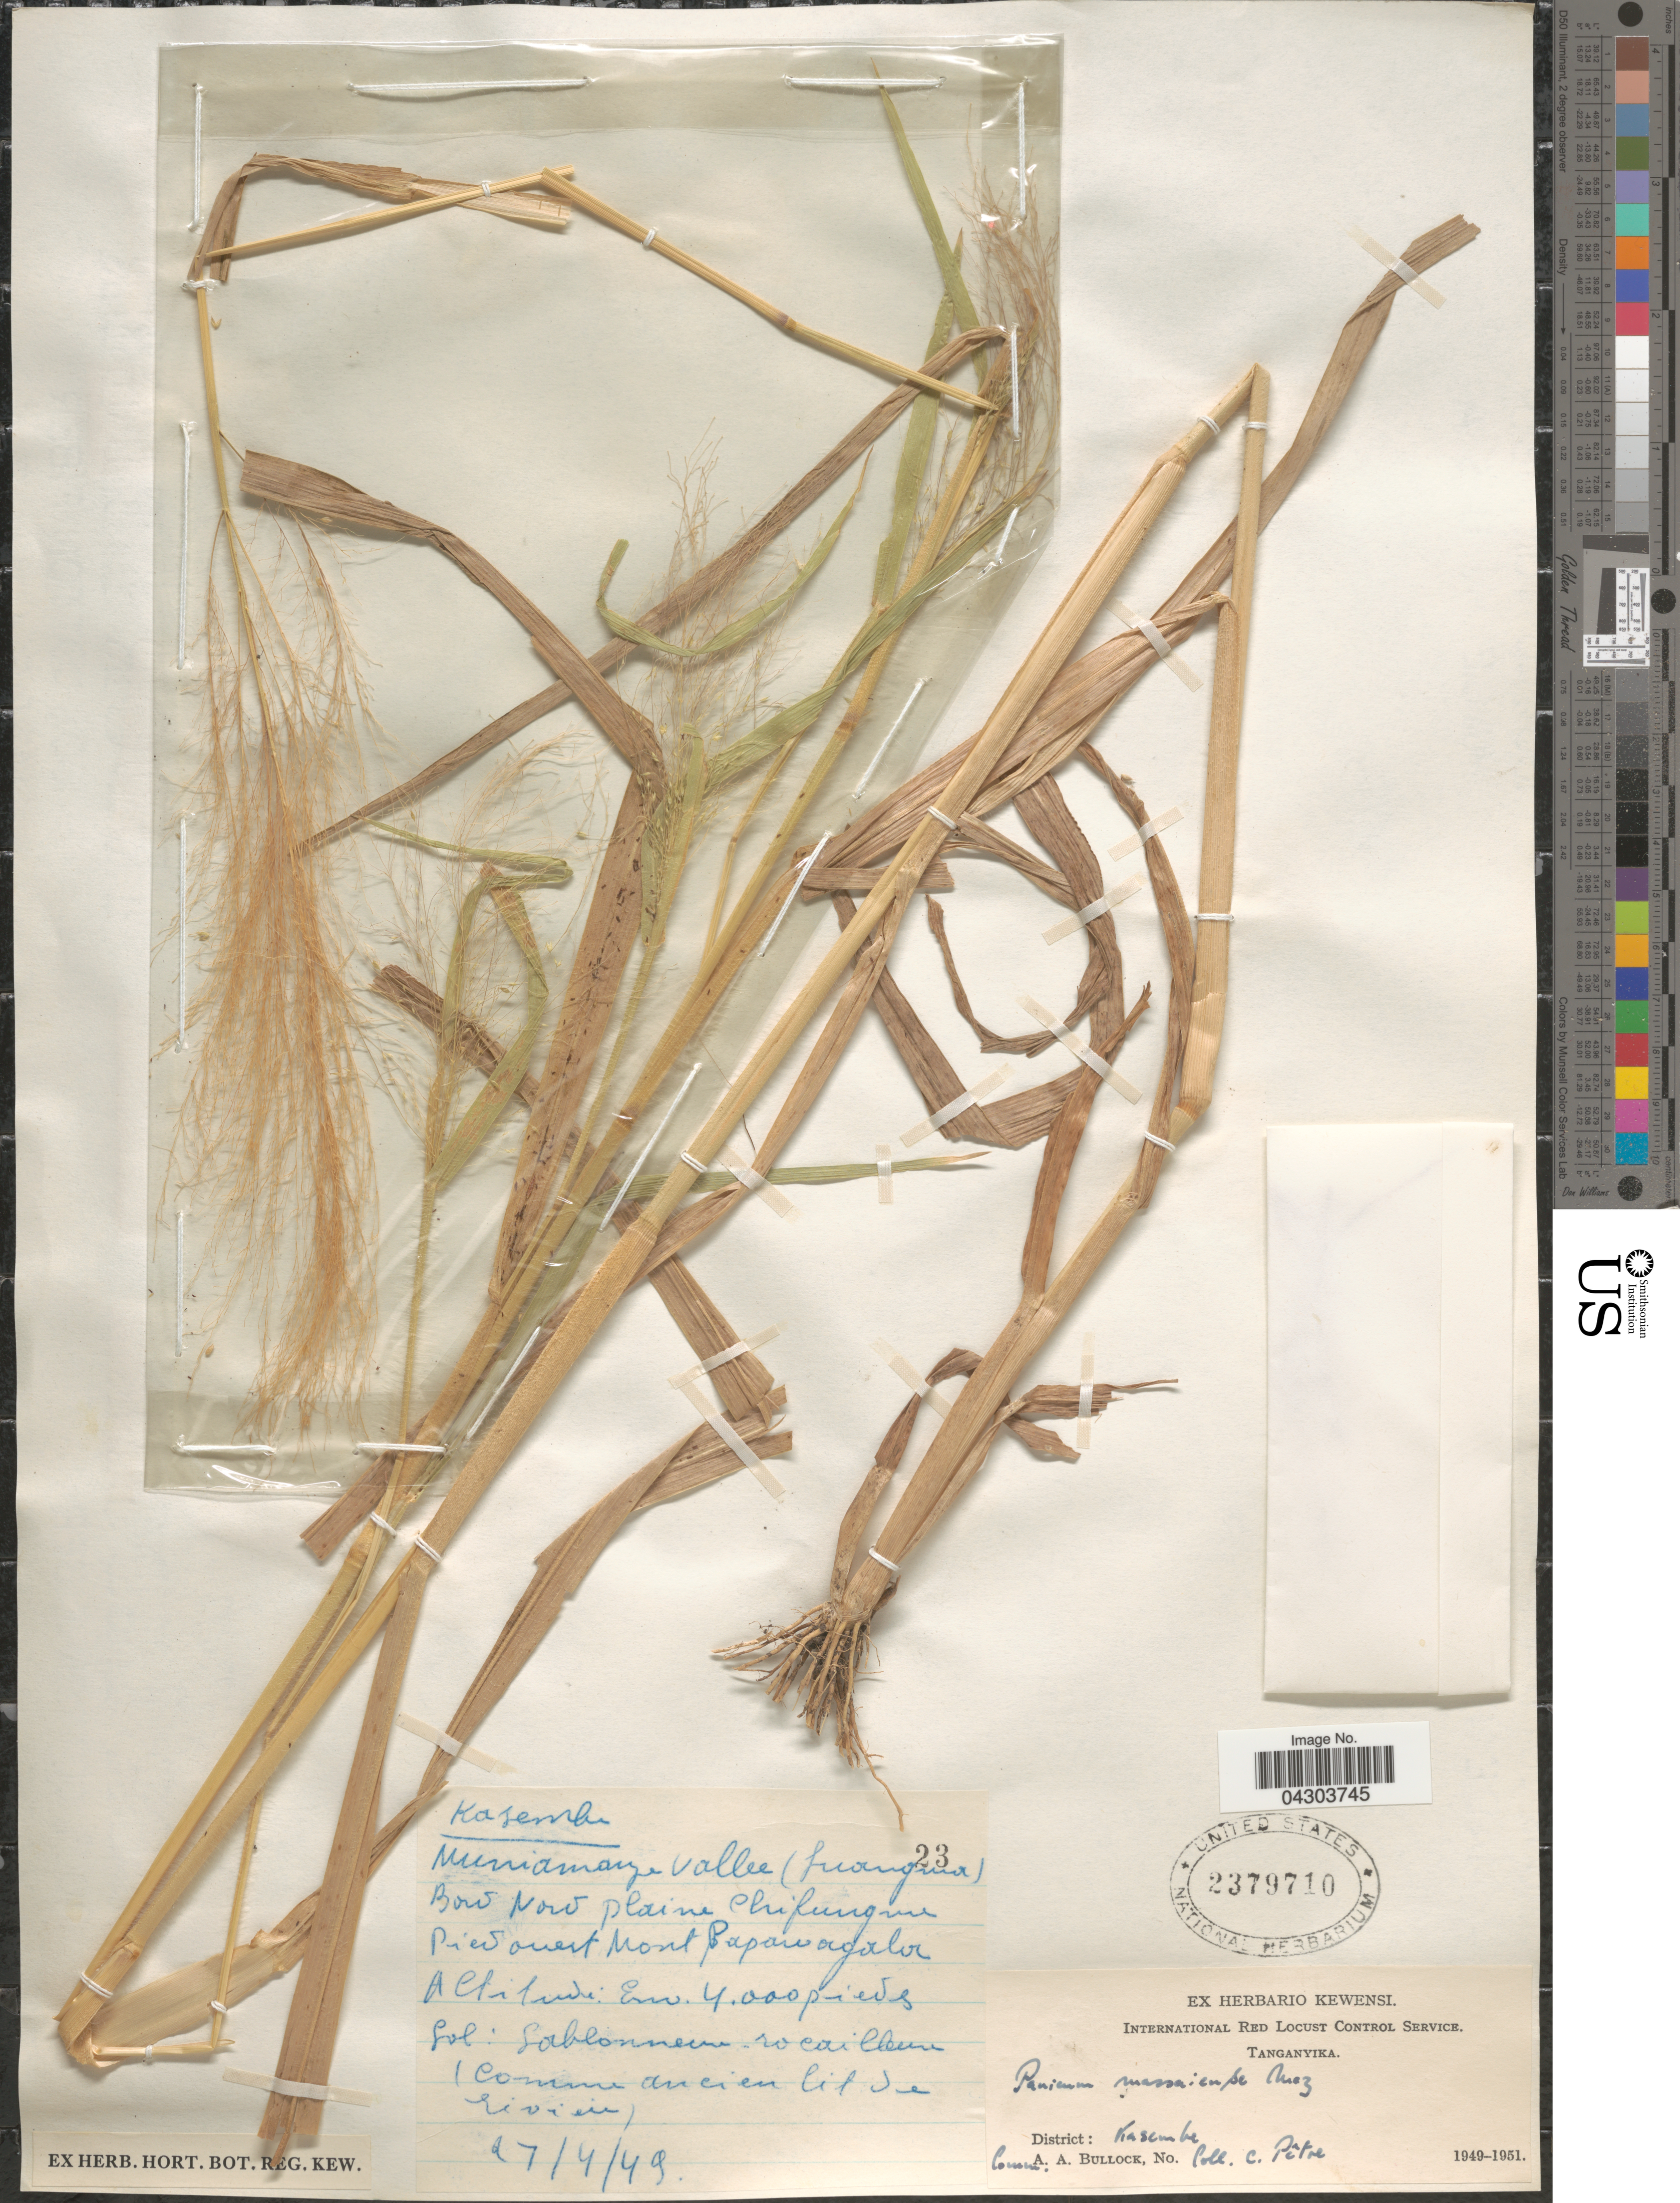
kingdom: Plantae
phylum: Tracheophyta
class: Liliopsida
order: Poales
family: Poaceae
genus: Panicum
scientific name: Panicum massaiense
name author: Mez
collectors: C. Pître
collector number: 23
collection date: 1949-04-27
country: Tanzania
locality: Tanganyika. Bord Nord Plaine Chifungwe Pied ouest Mont Papawaforlor [interpreted]. District: Kasembe.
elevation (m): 1219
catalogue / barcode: US 2379710